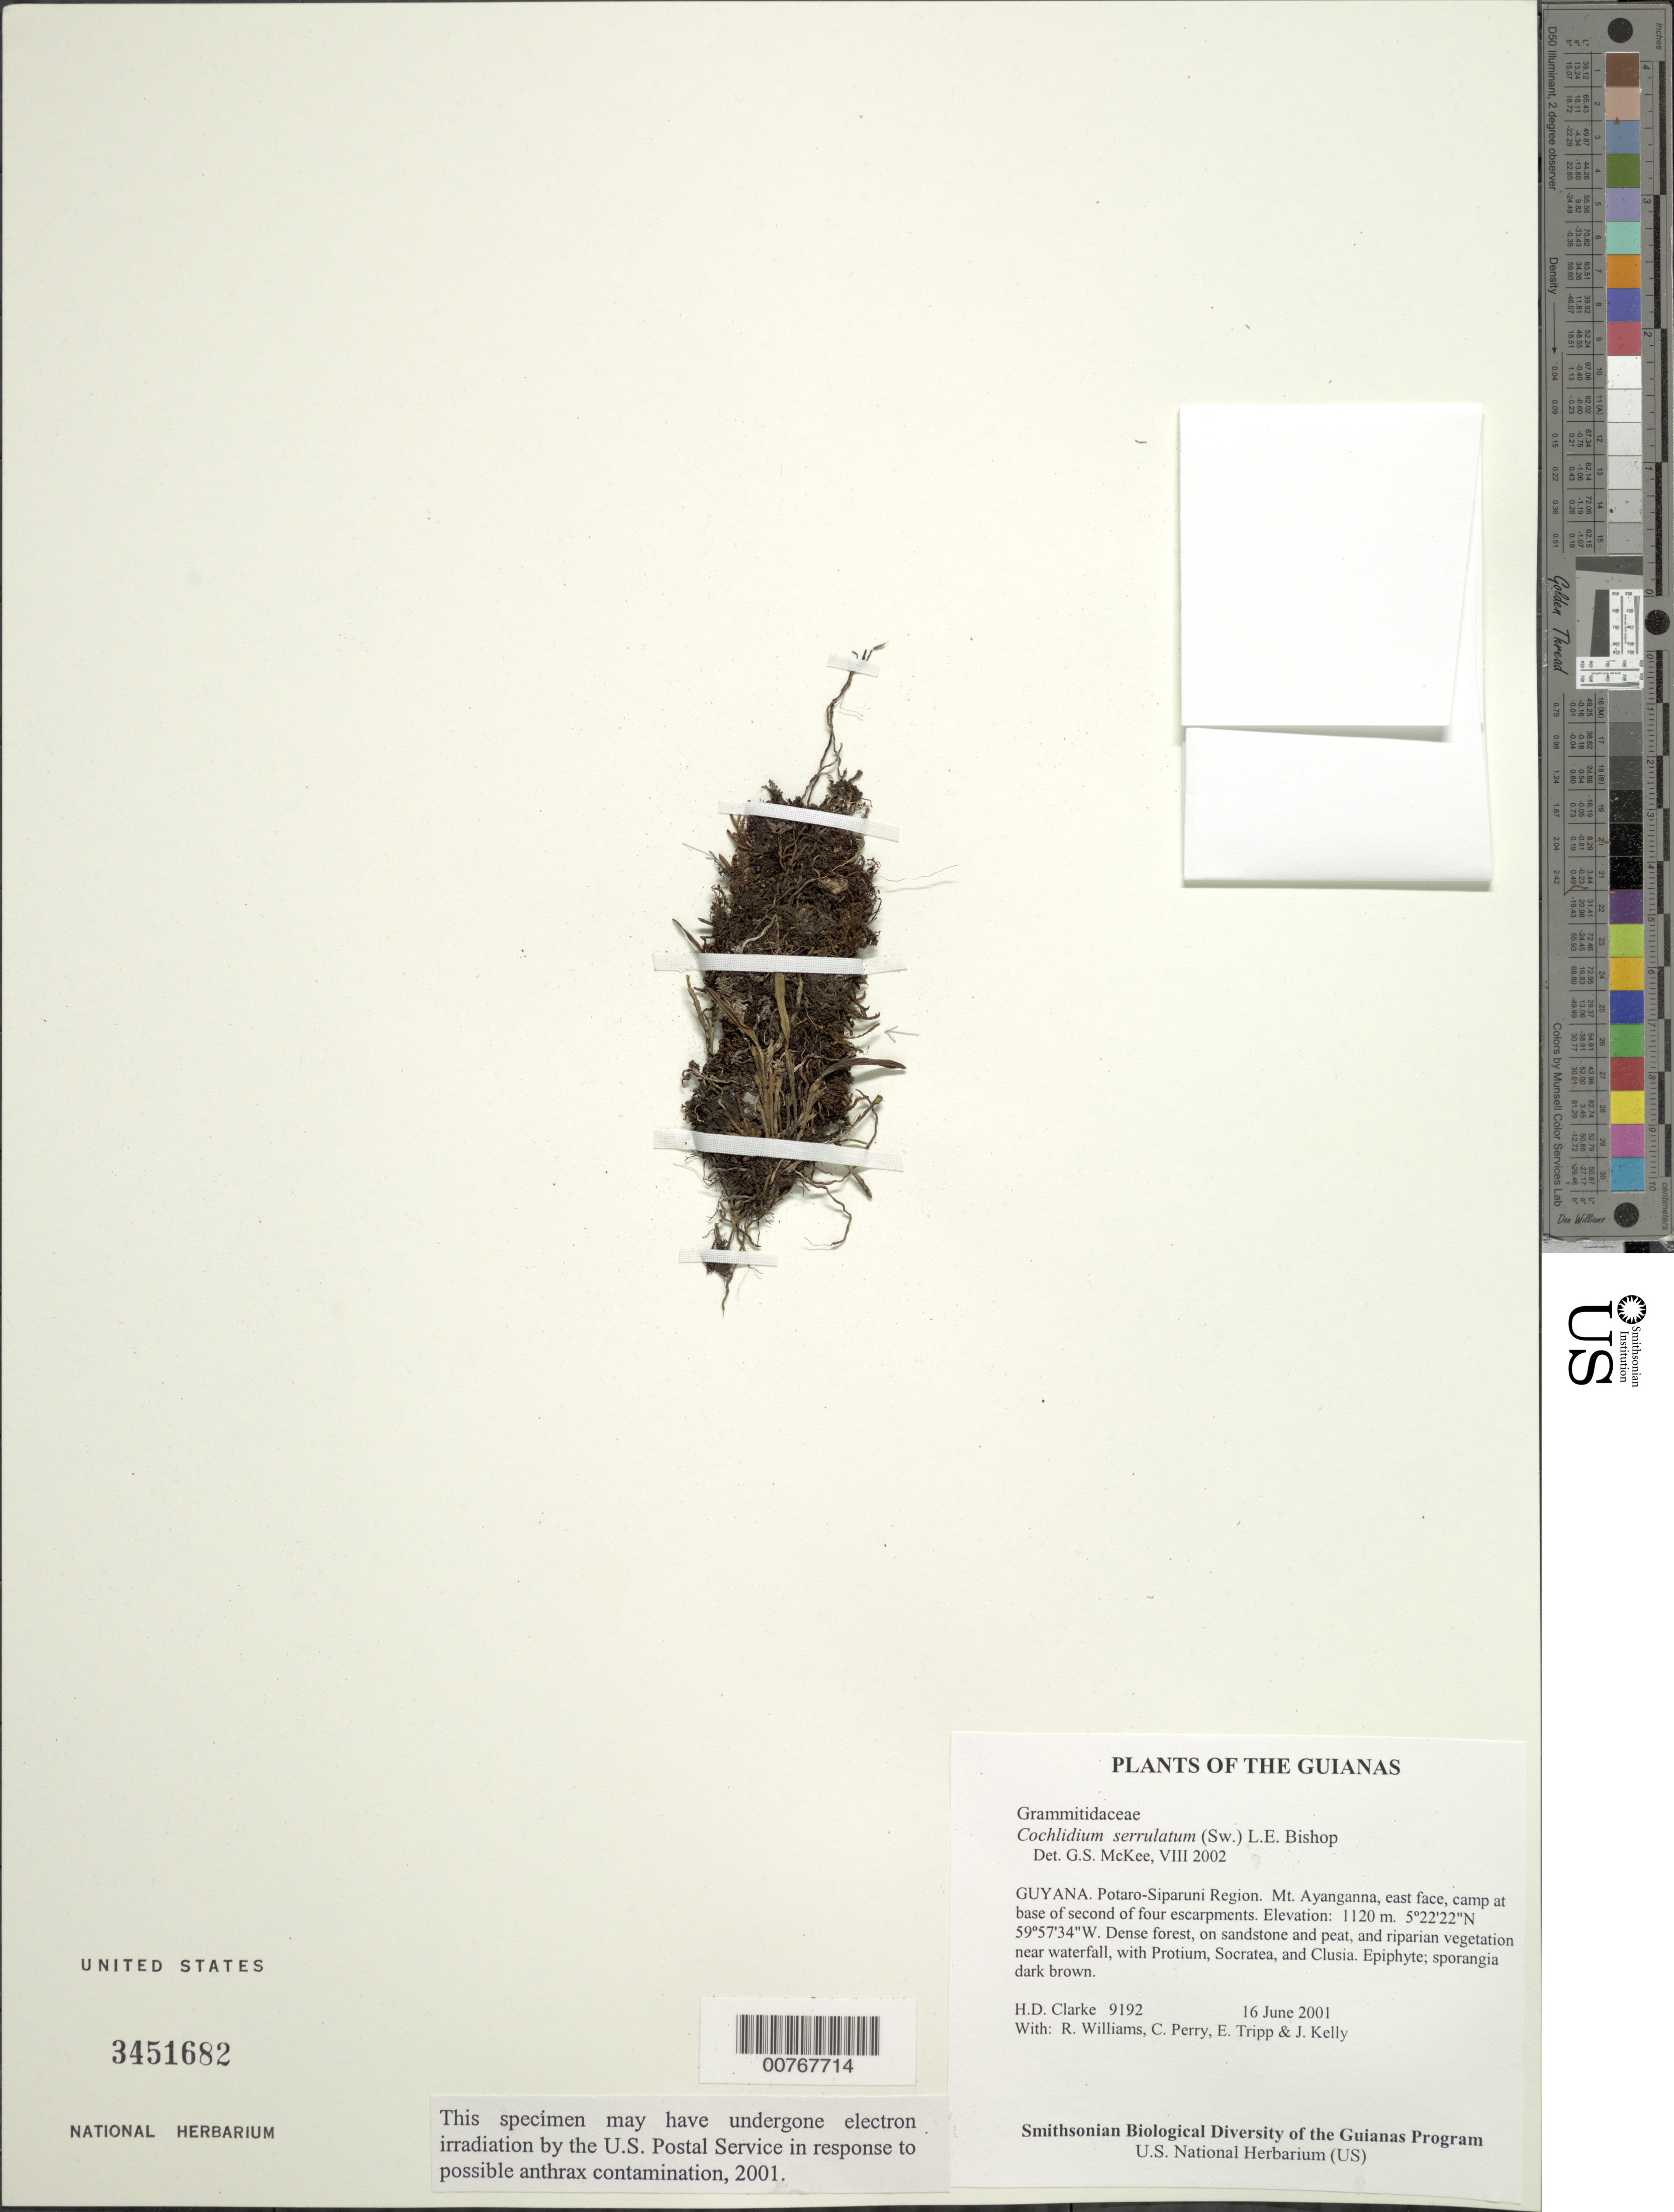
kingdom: Plantae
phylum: Tracheophyta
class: Polypodiopsida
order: Polypodiales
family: Polypodiaceae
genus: Cochlidium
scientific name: Cochlidium serrulatum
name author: (Sw.) L.E. Bishop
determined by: McKee, G. S., (US), NMNH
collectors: H. D. Clarke, R. Williams, C. Perry, E. Tripp & J. Kelly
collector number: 9192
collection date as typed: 16 June 2001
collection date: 2001-06-16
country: Guyana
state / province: Potaro-Siparuni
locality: Mt. Ayanganna, east face, camp at base of second of four escarpments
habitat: Dense forest, on sandstone and peat, and riparian vegetation near waterfall, with Protium, Socratea, and Clusia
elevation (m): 1120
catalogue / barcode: US 3451682